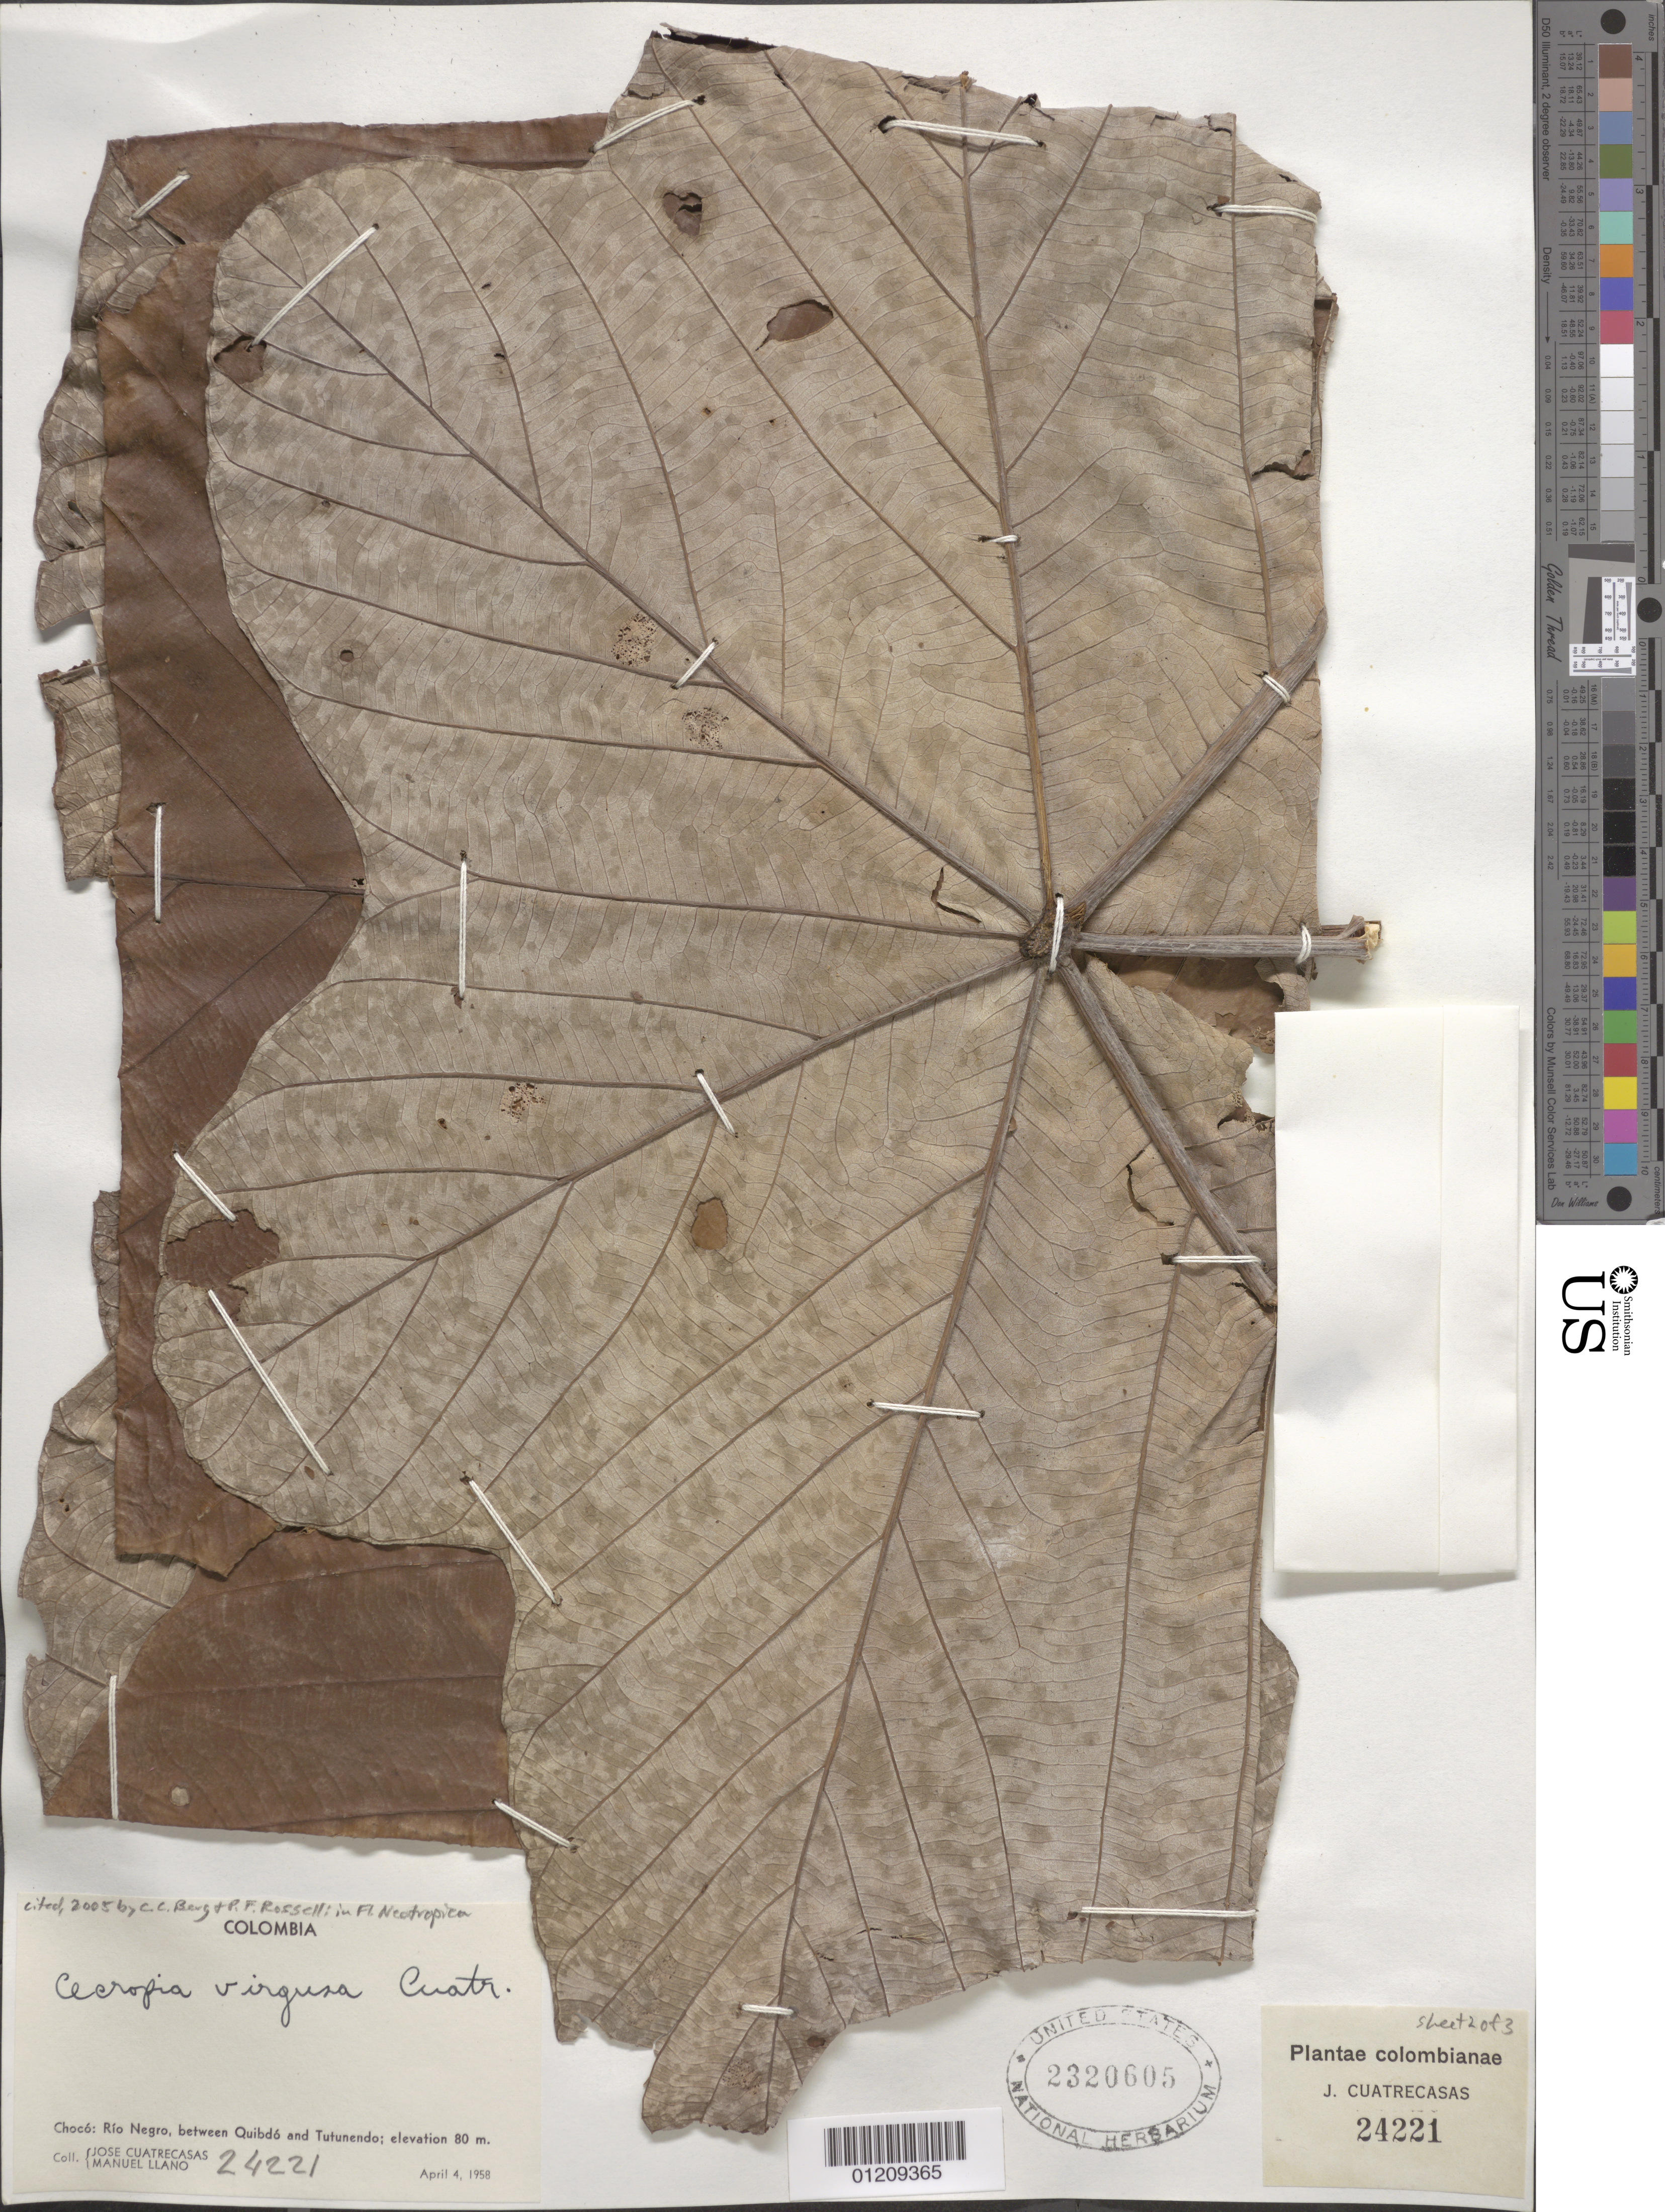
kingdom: Plantae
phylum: Tracheophyta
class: Magnoliopsida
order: Rosales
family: Urticaceae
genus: Cecropia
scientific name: Cecropia virgusa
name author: Cuatrec.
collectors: J. Cuatrecasas & M. Llano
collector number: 24221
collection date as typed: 04 Apr 1958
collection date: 1958-04-04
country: Colombia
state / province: Chocó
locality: Rio Negro, between Quibdo and TutUnendo.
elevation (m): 80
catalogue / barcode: US 2320605